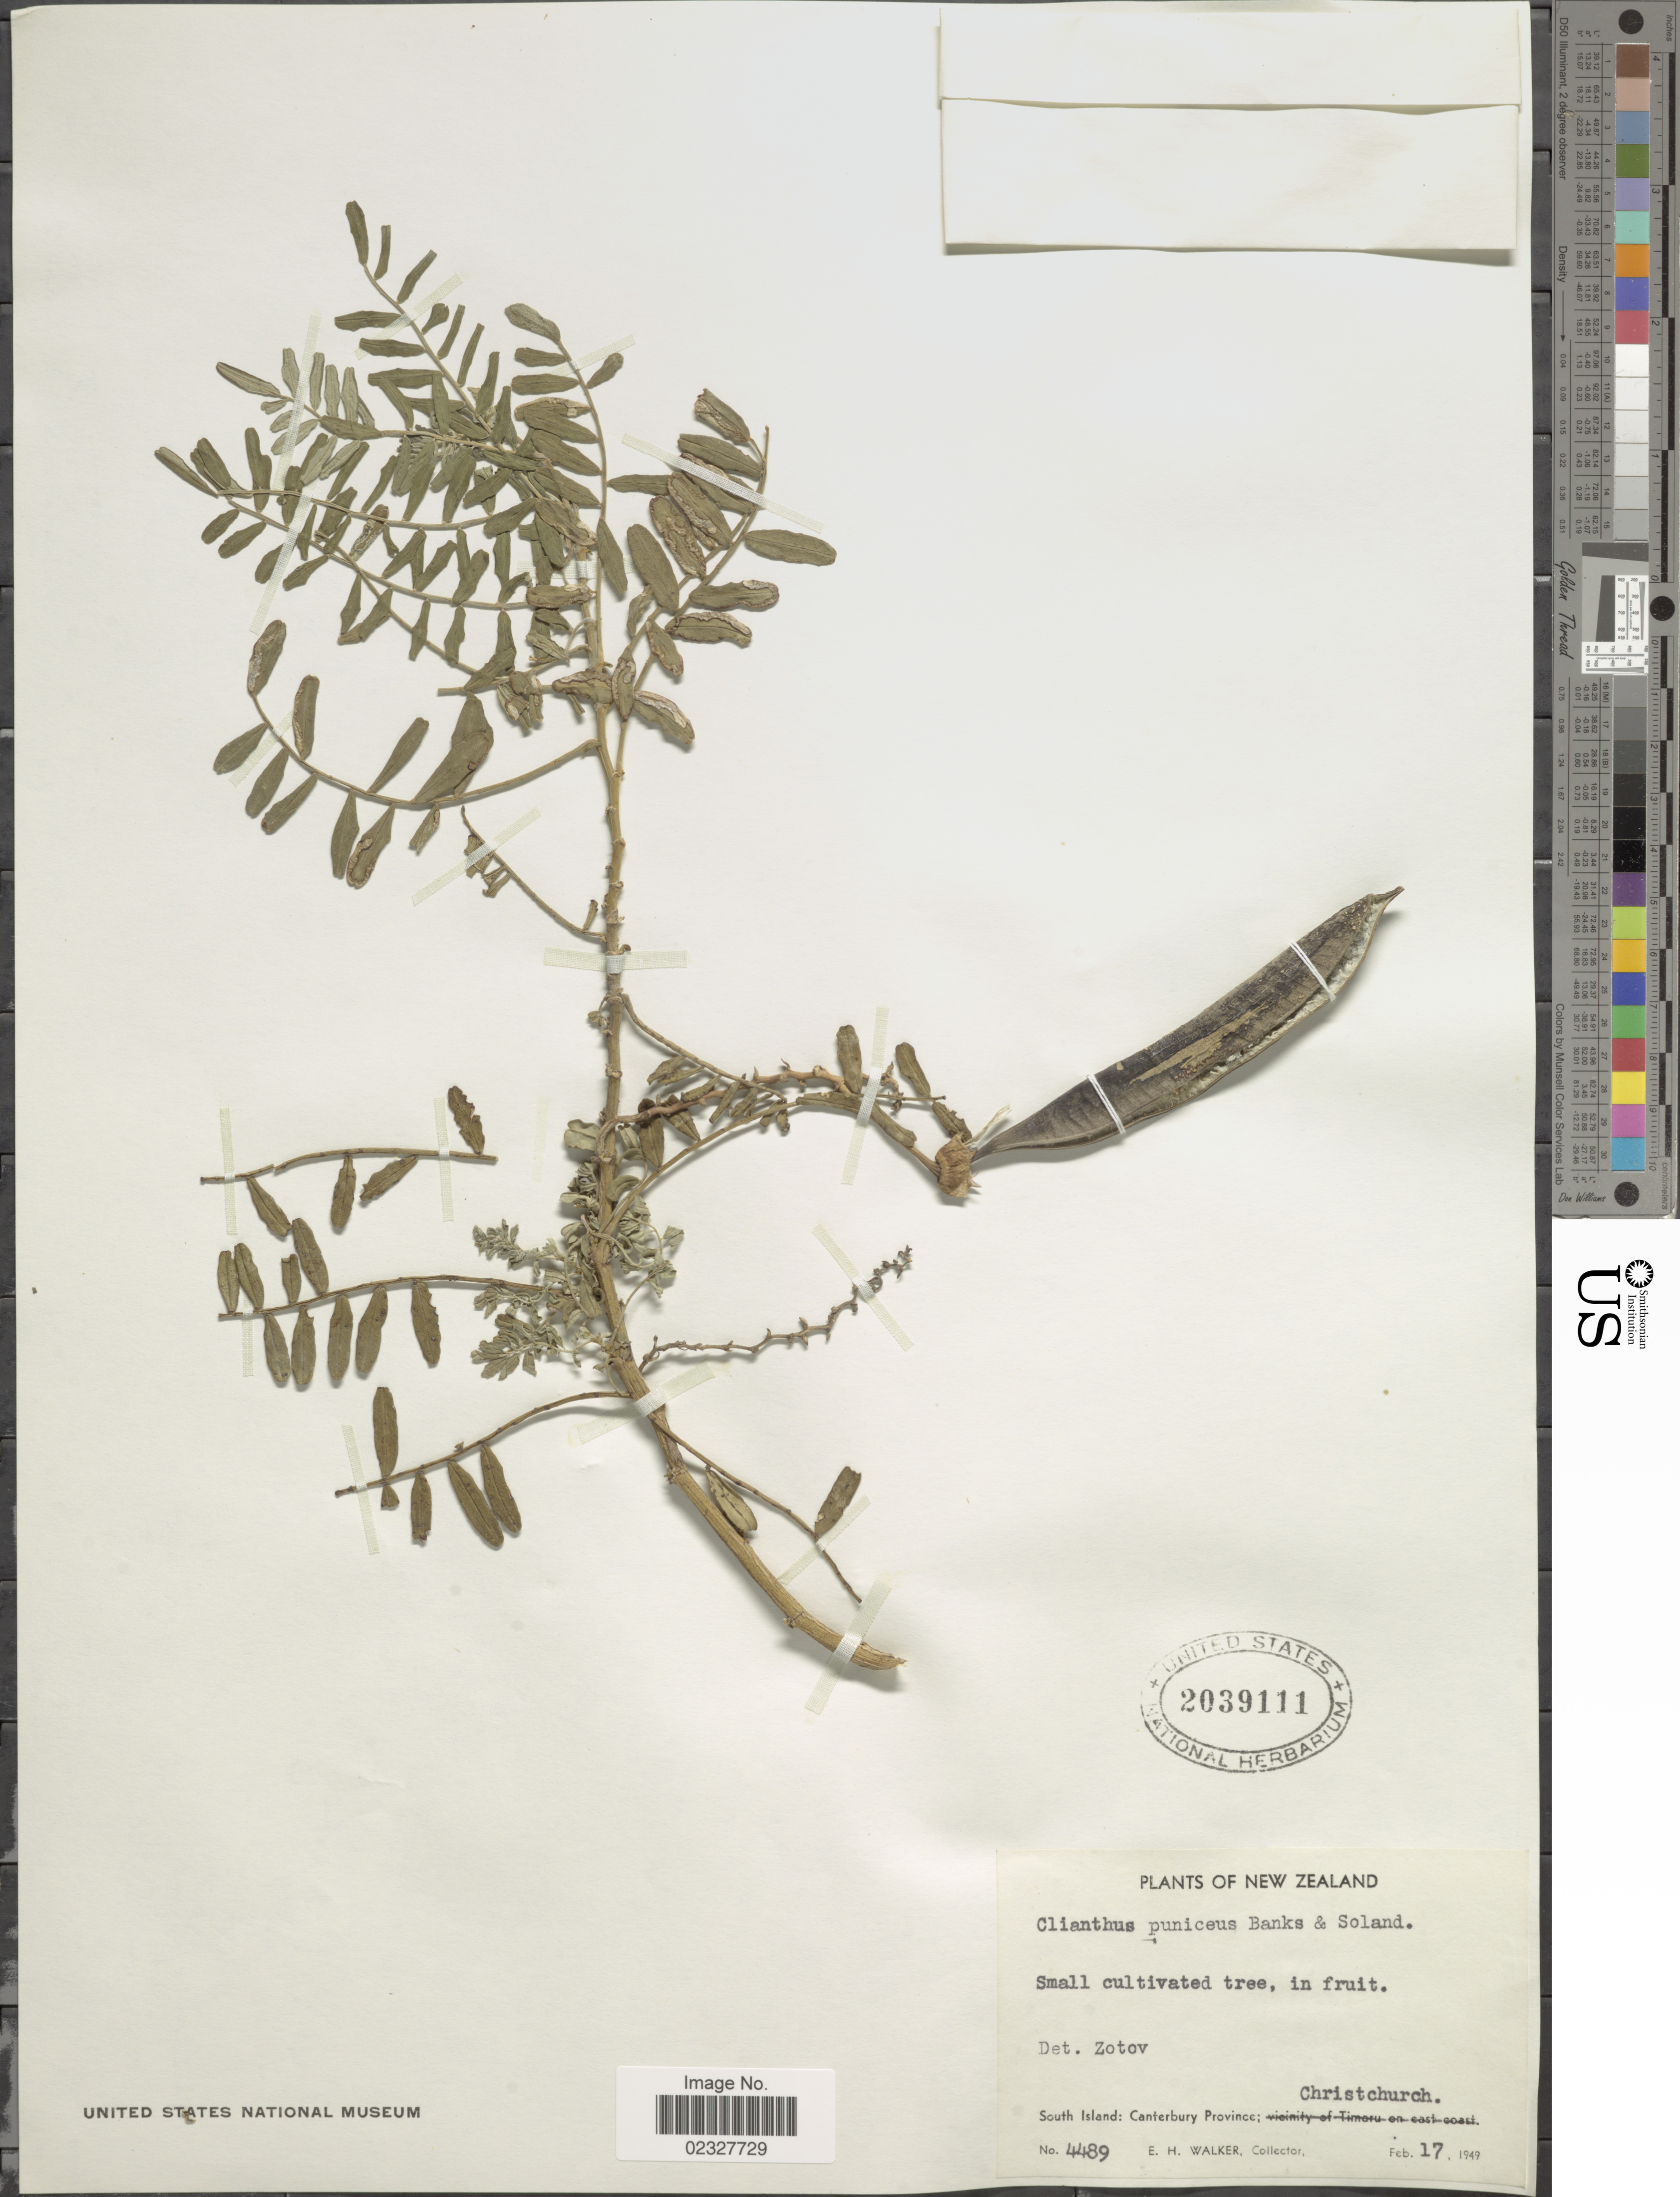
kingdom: Plantae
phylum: Tracheophyta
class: Magnoliopsida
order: Fabales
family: Fabaceae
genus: Clianthus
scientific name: Clianthus puniceus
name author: (G. Don) Sol. & Lindl.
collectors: E. H. Walker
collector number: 4489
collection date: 1949-02-17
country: New Zealand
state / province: Canterbury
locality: New Zealnd, South Island: Canterbury Province, Christchurch.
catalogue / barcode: US 2039111